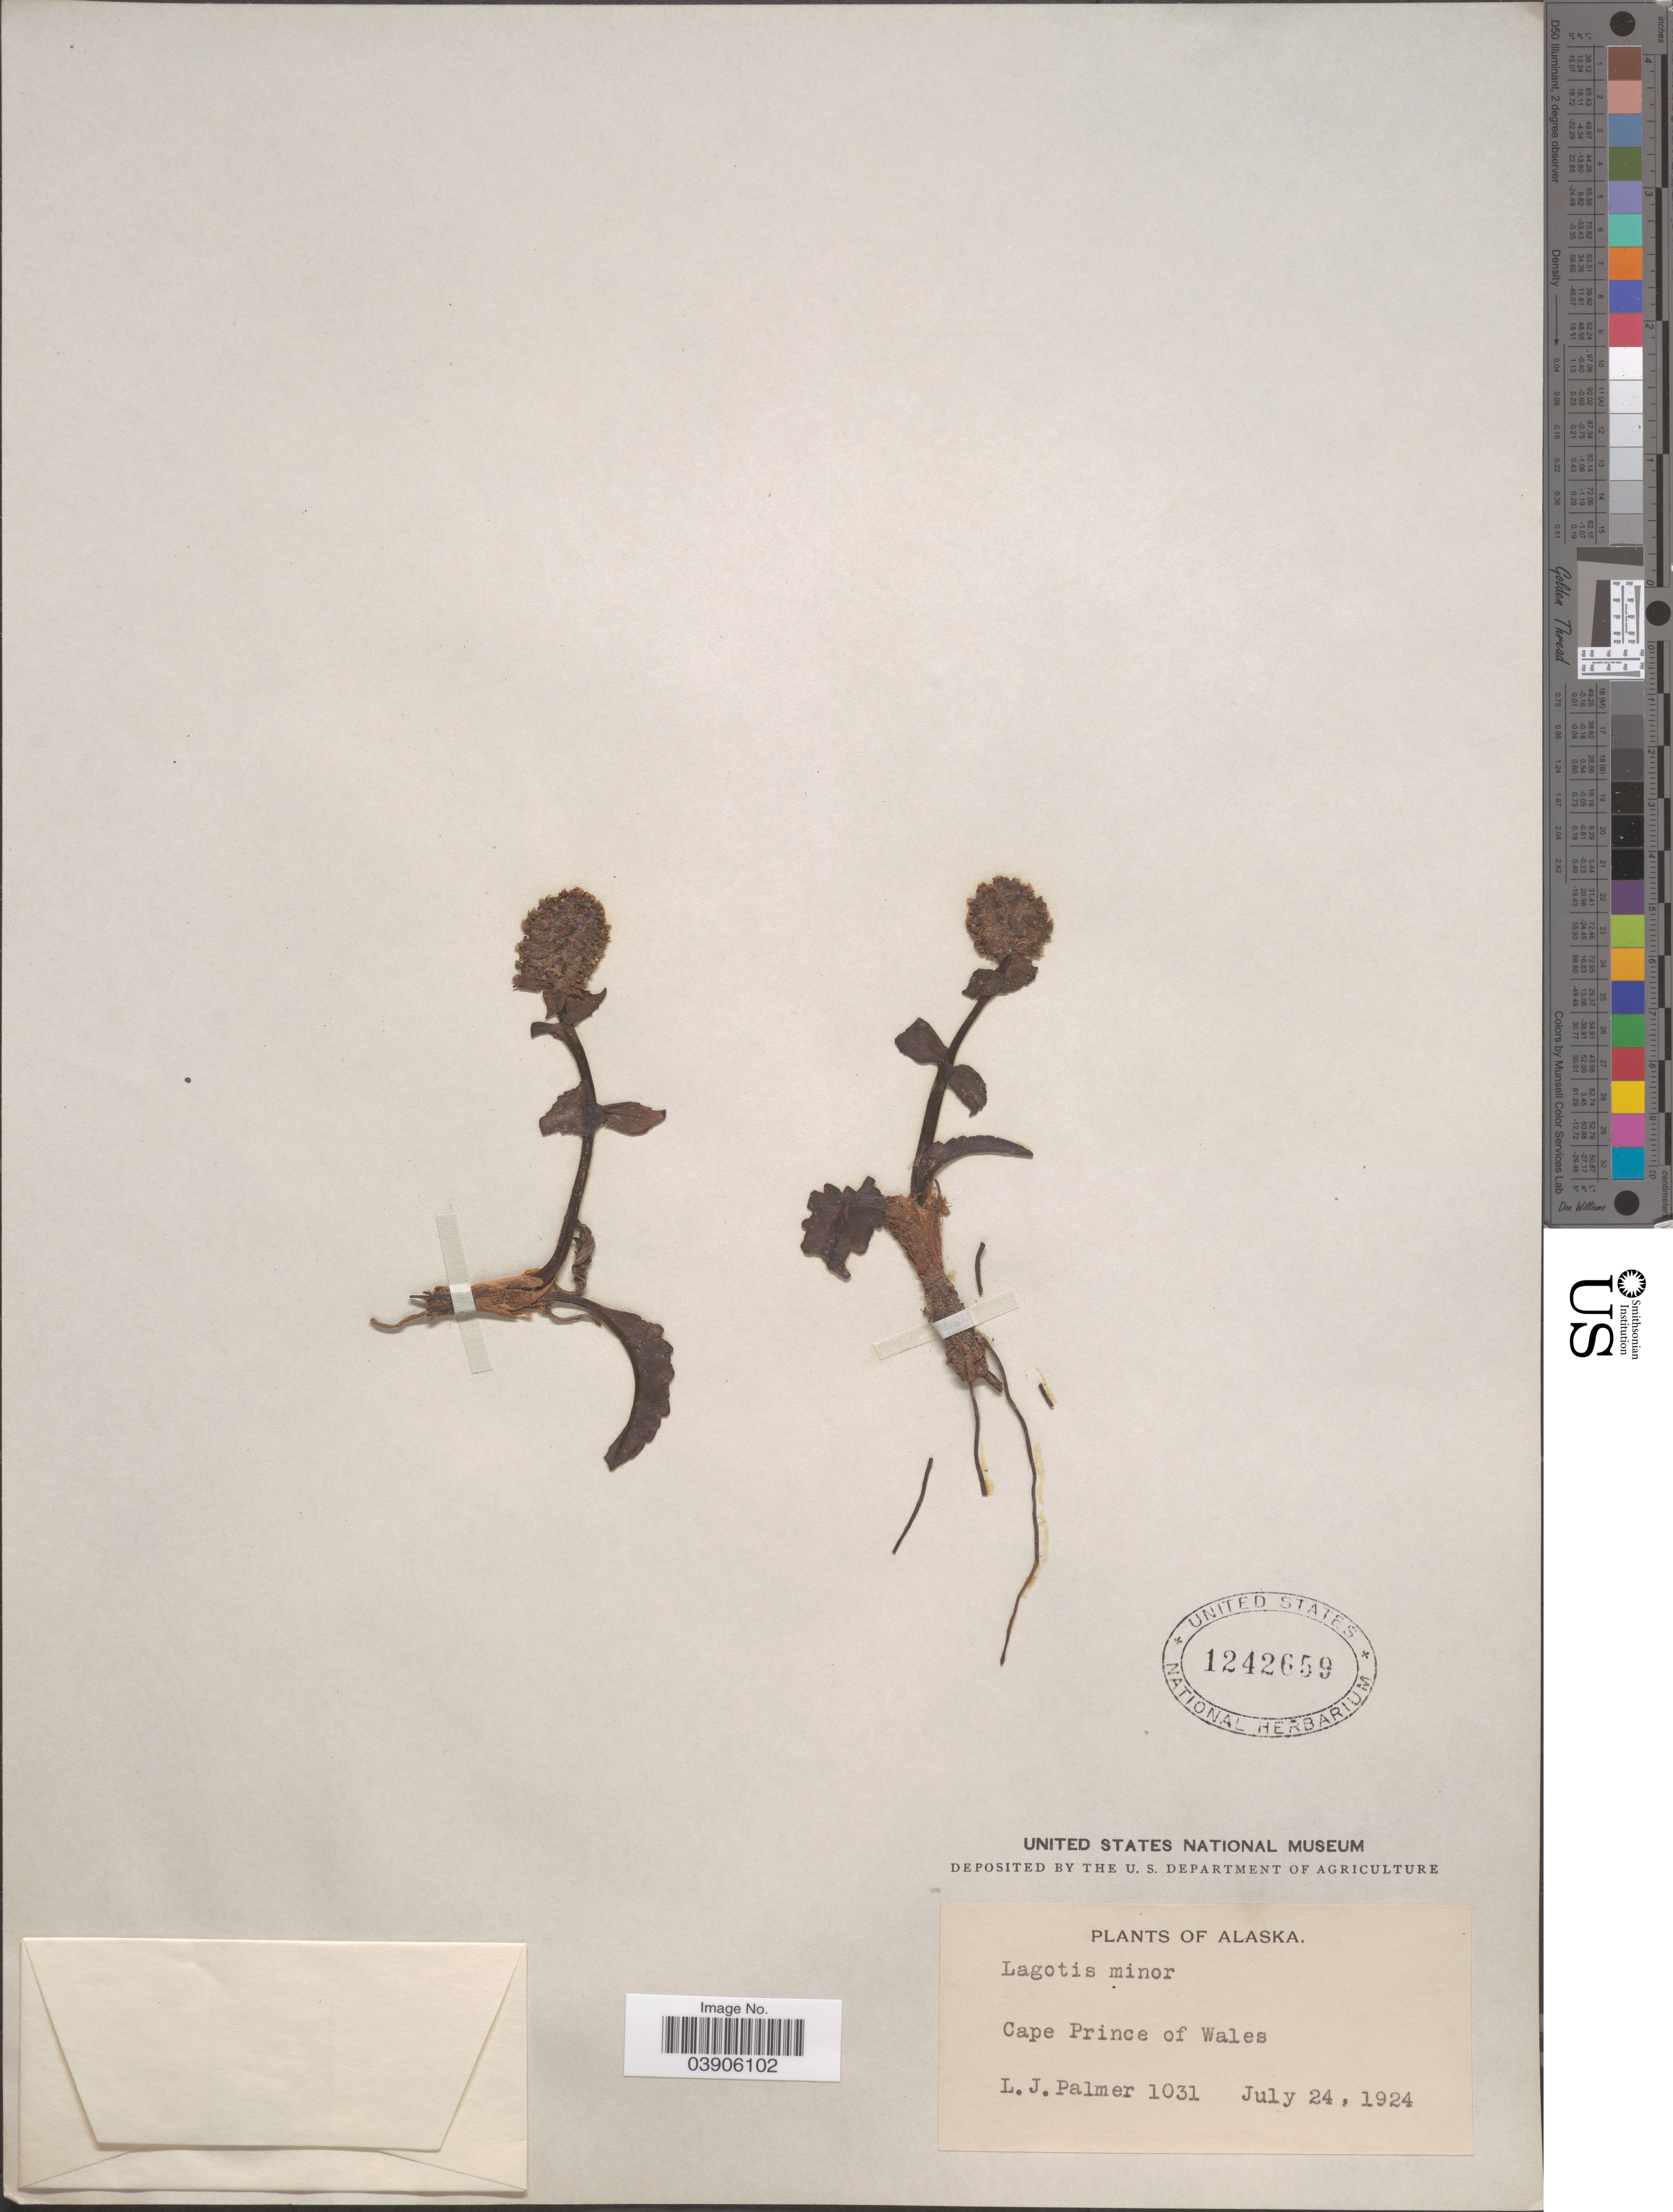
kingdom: Plantae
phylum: Tracheophyta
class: Magnoliopsida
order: Lamiales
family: Plantaginaceae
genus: Lagotis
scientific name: Lagotis glauca var. stelleri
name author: Trautv.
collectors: L. J. Palmer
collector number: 1031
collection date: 1924-07-24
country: United States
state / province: Alaska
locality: Cape Prince of Wales.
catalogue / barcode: US 1242659